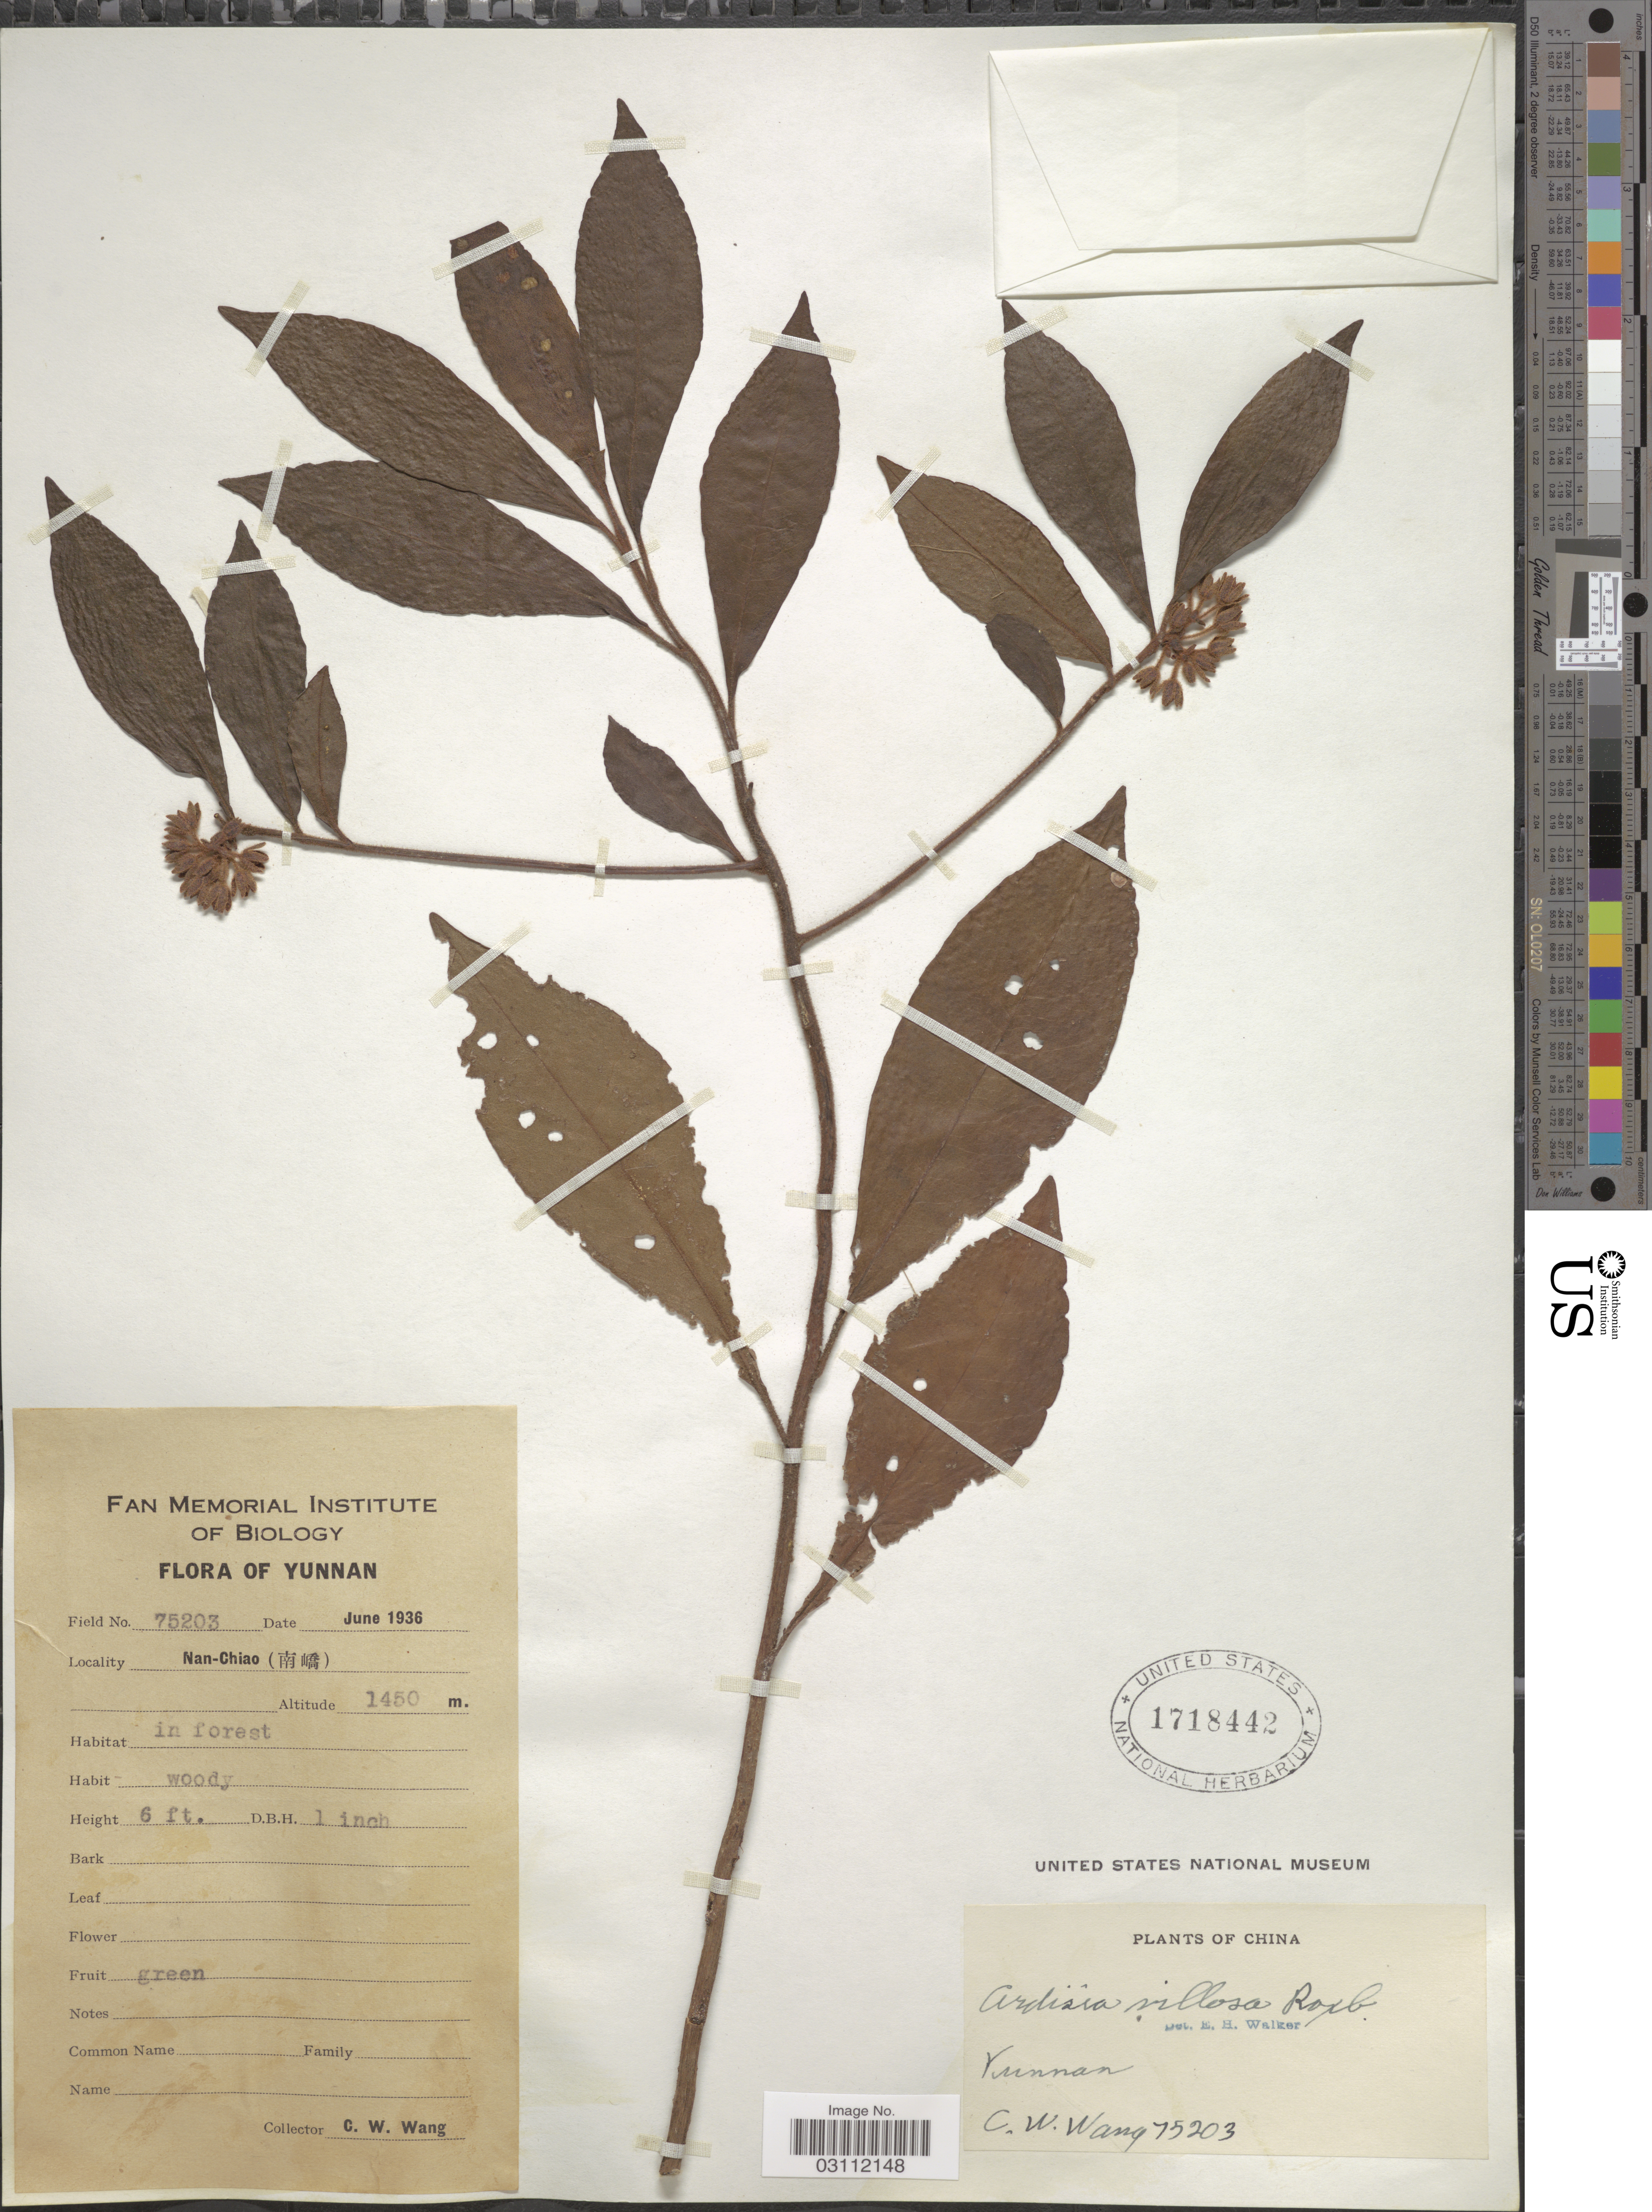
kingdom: Plantae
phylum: Tracheophyta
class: Magnoliopsida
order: Ericales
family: Primulaceae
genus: Ardisia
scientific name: Ardisia villosa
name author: Roxb.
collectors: C. W. Wang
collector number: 75203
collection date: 1936-06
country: China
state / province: Yunnan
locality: Yunnan, Nan-Chiao.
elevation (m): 1450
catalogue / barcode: US 1718442